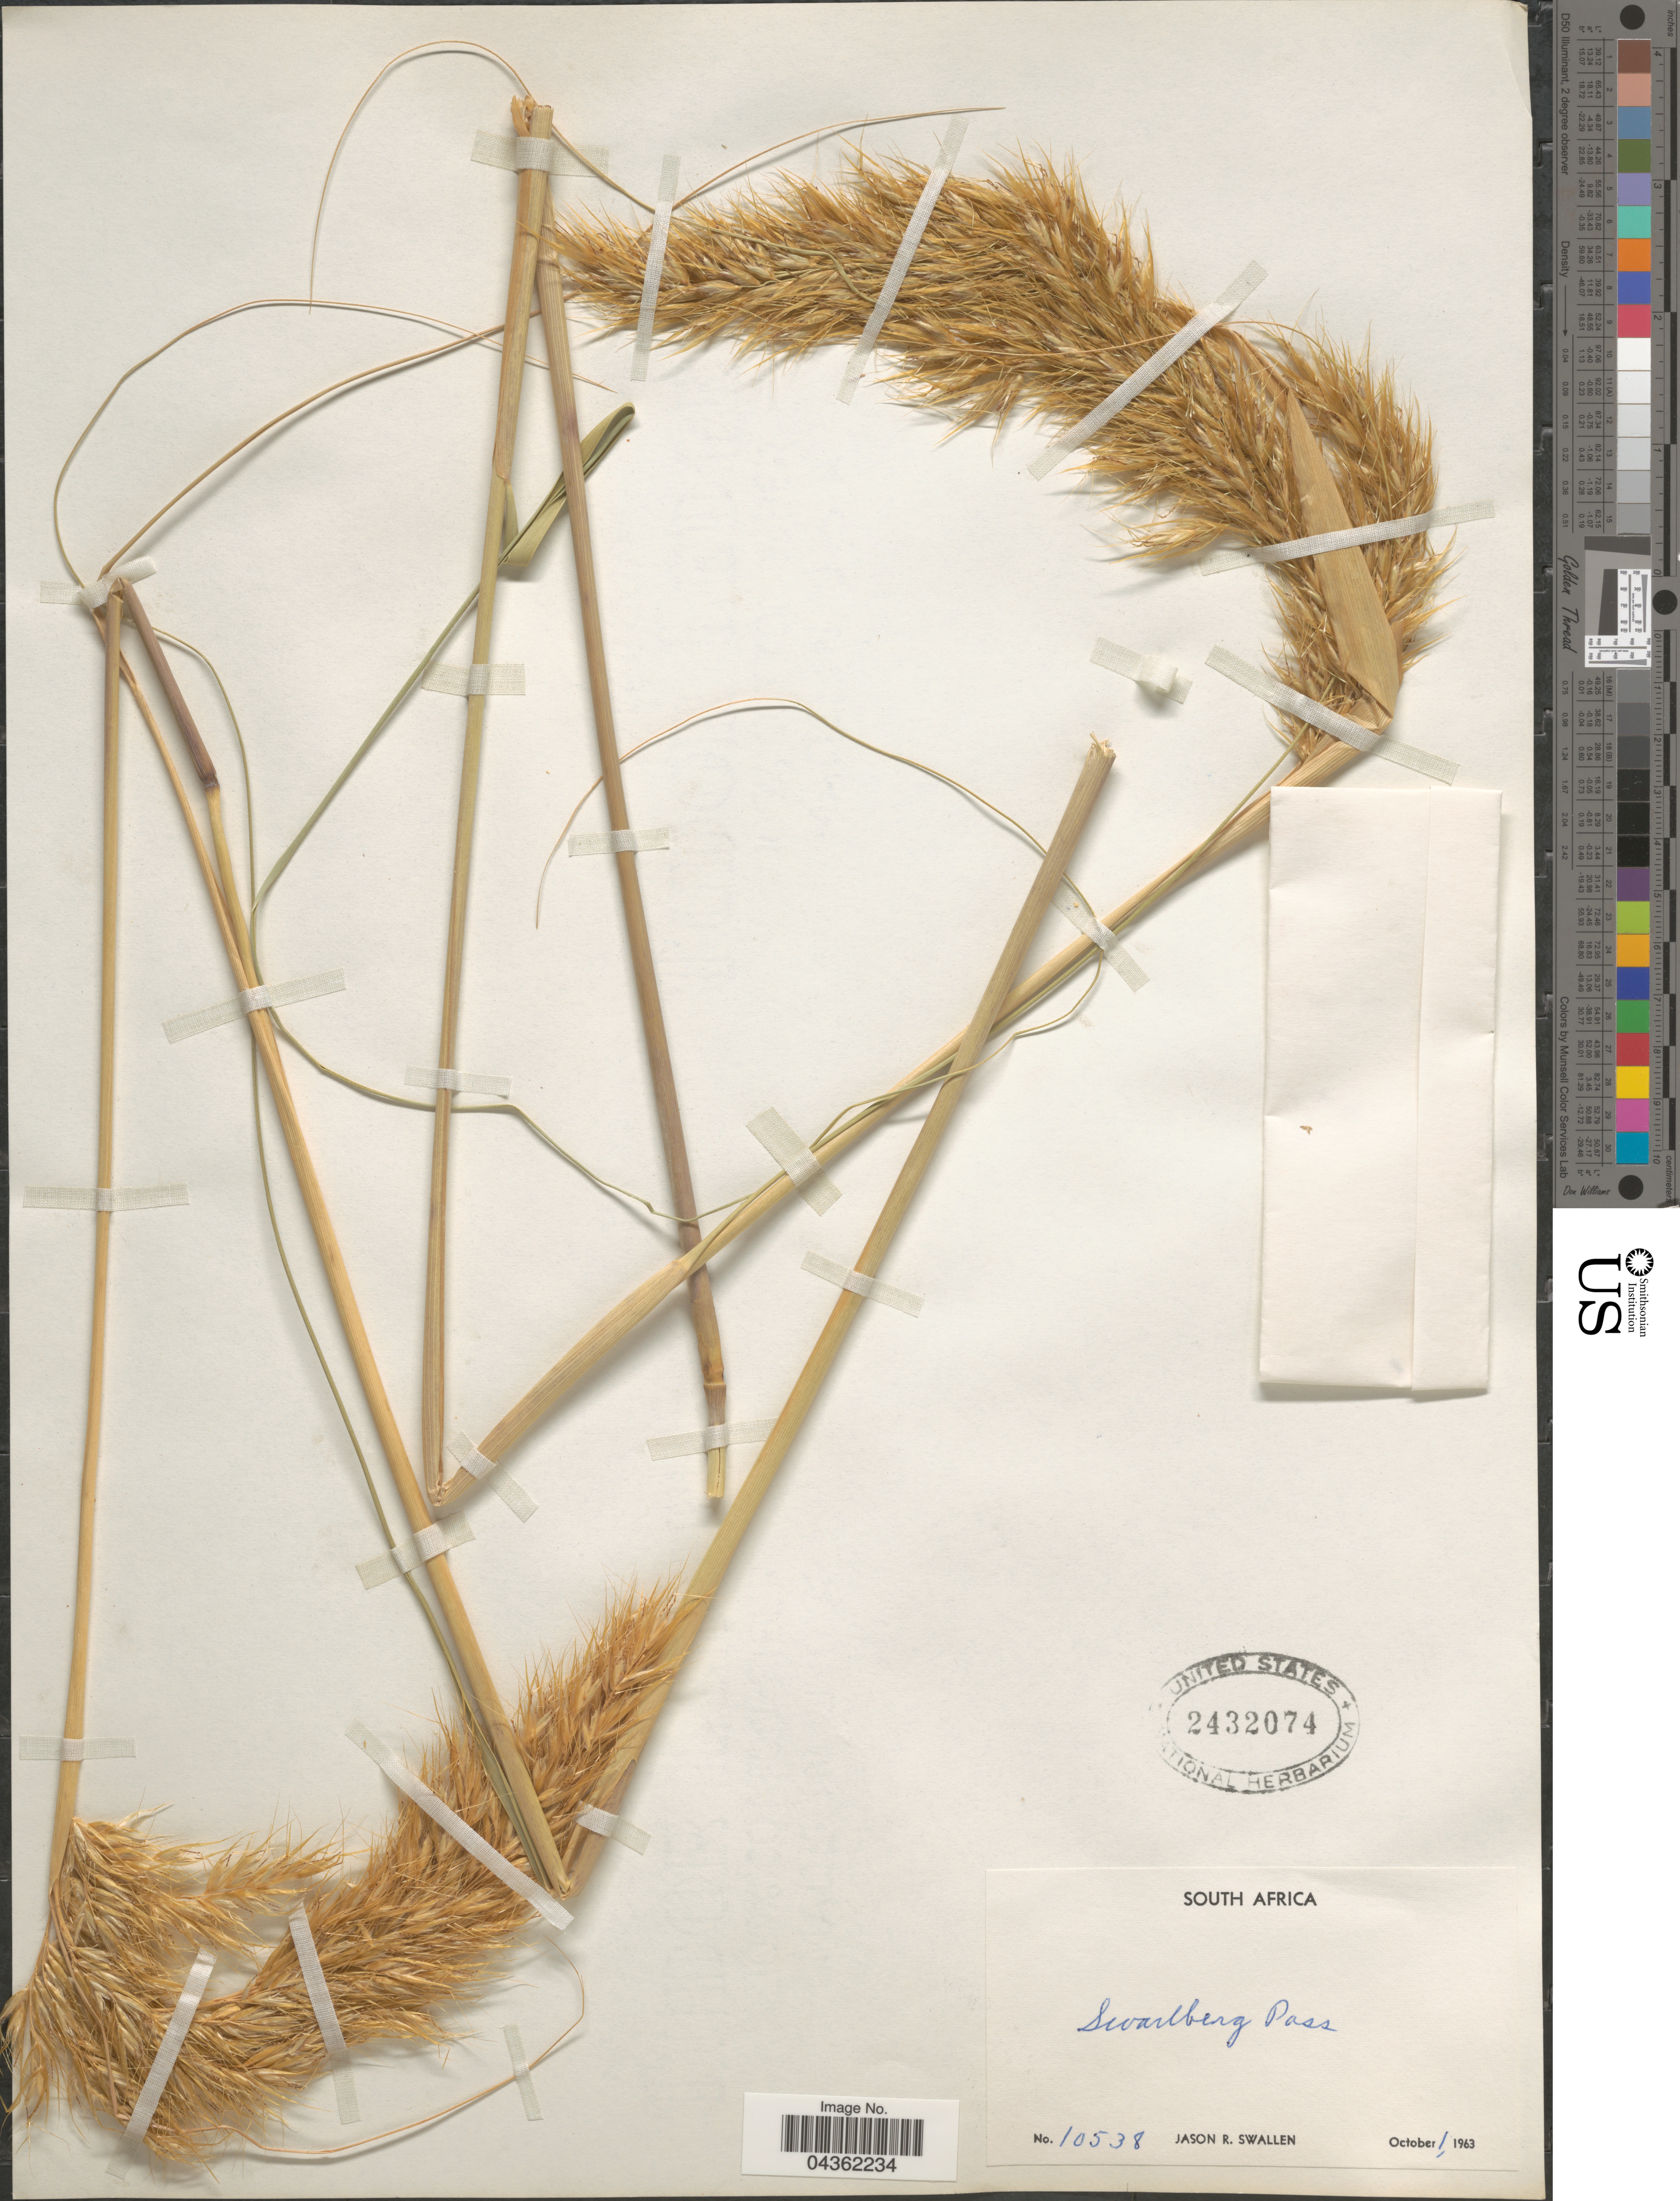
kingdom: Plantae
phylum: Tracheophyta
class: Liliopsida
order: Poales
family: Poaceae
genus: Capeochloa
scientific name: Capeochloa arundinacea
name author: (P.J. Bergius) N.P. Barker & H.P. Linder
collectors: J. R. Swallen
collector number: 10538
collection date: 1963-10-01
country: South Africa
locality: Swarlberg Pass.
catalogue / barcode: US 2432074